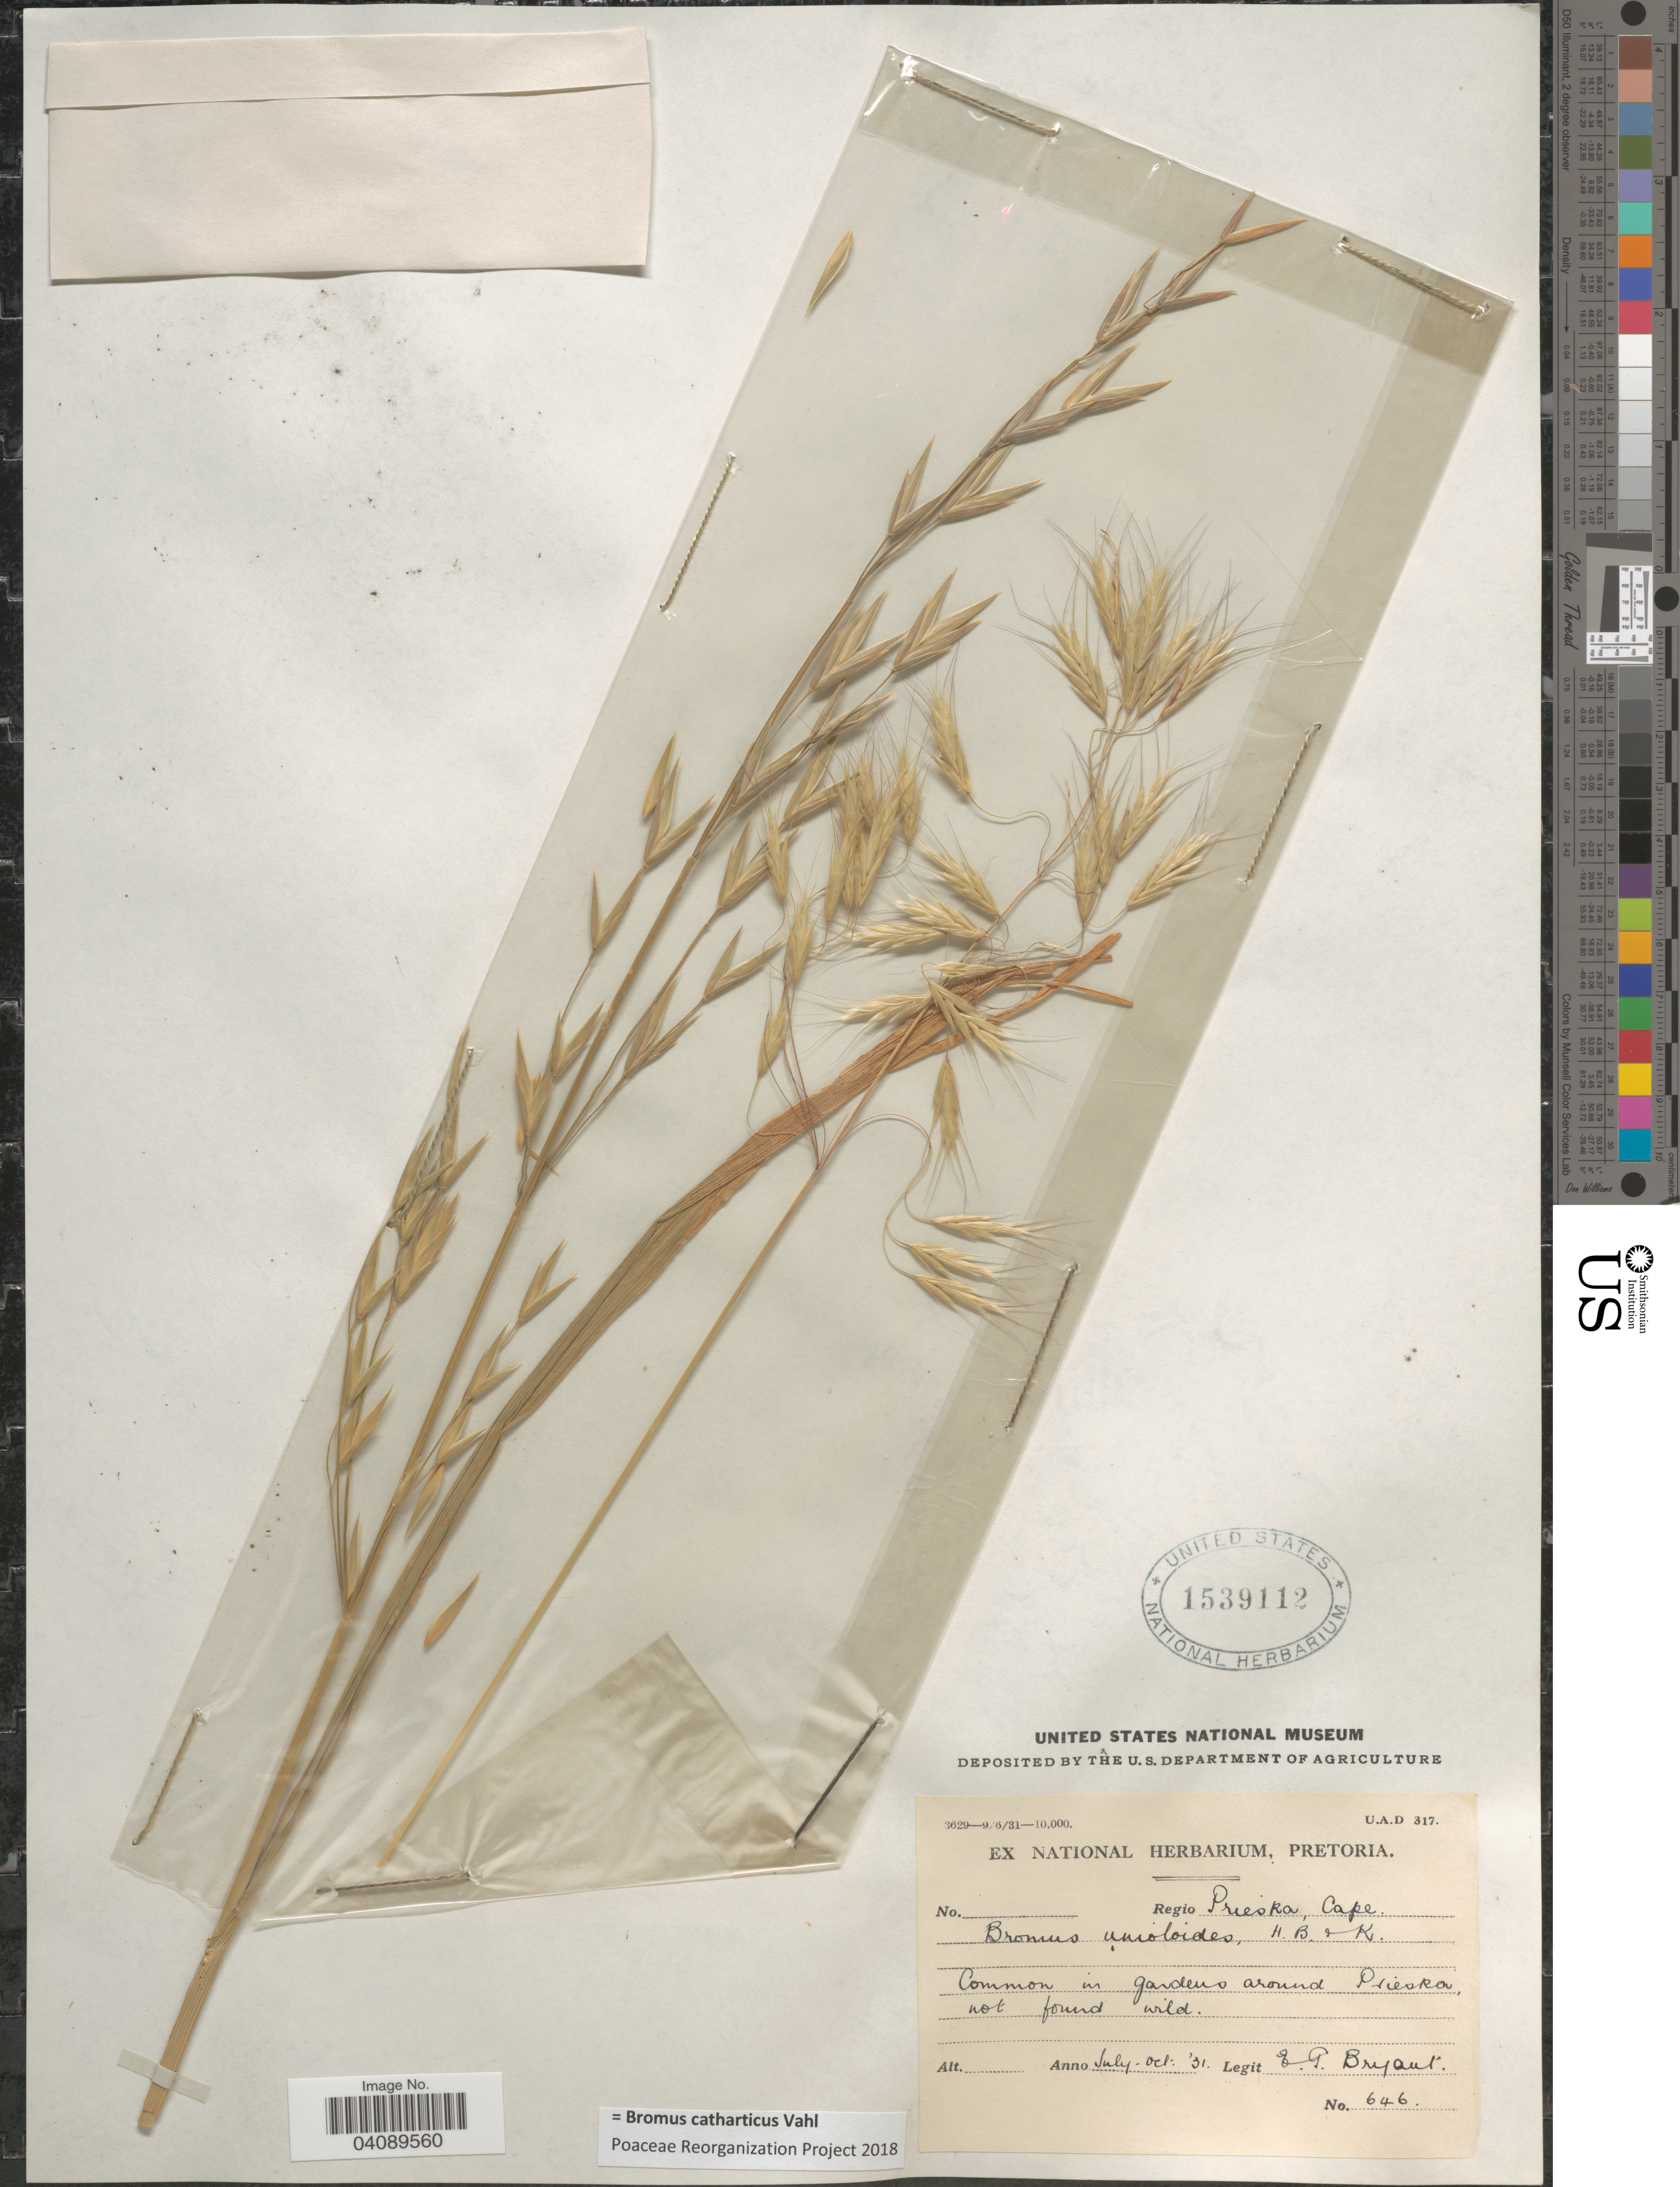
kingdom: Plantae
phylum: Tracheophyta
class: Liliopsida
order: Poales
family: Poaceae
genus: Bromus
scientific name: Bromus catharticus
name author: Vahl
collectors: E. Bryant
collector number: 646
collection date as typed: Transcribed d/m/y: /7/31 to /10/31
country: South Africa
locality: Regio Prieska, Cape. Common in gardens around Prieska.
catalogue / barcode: US 1539112